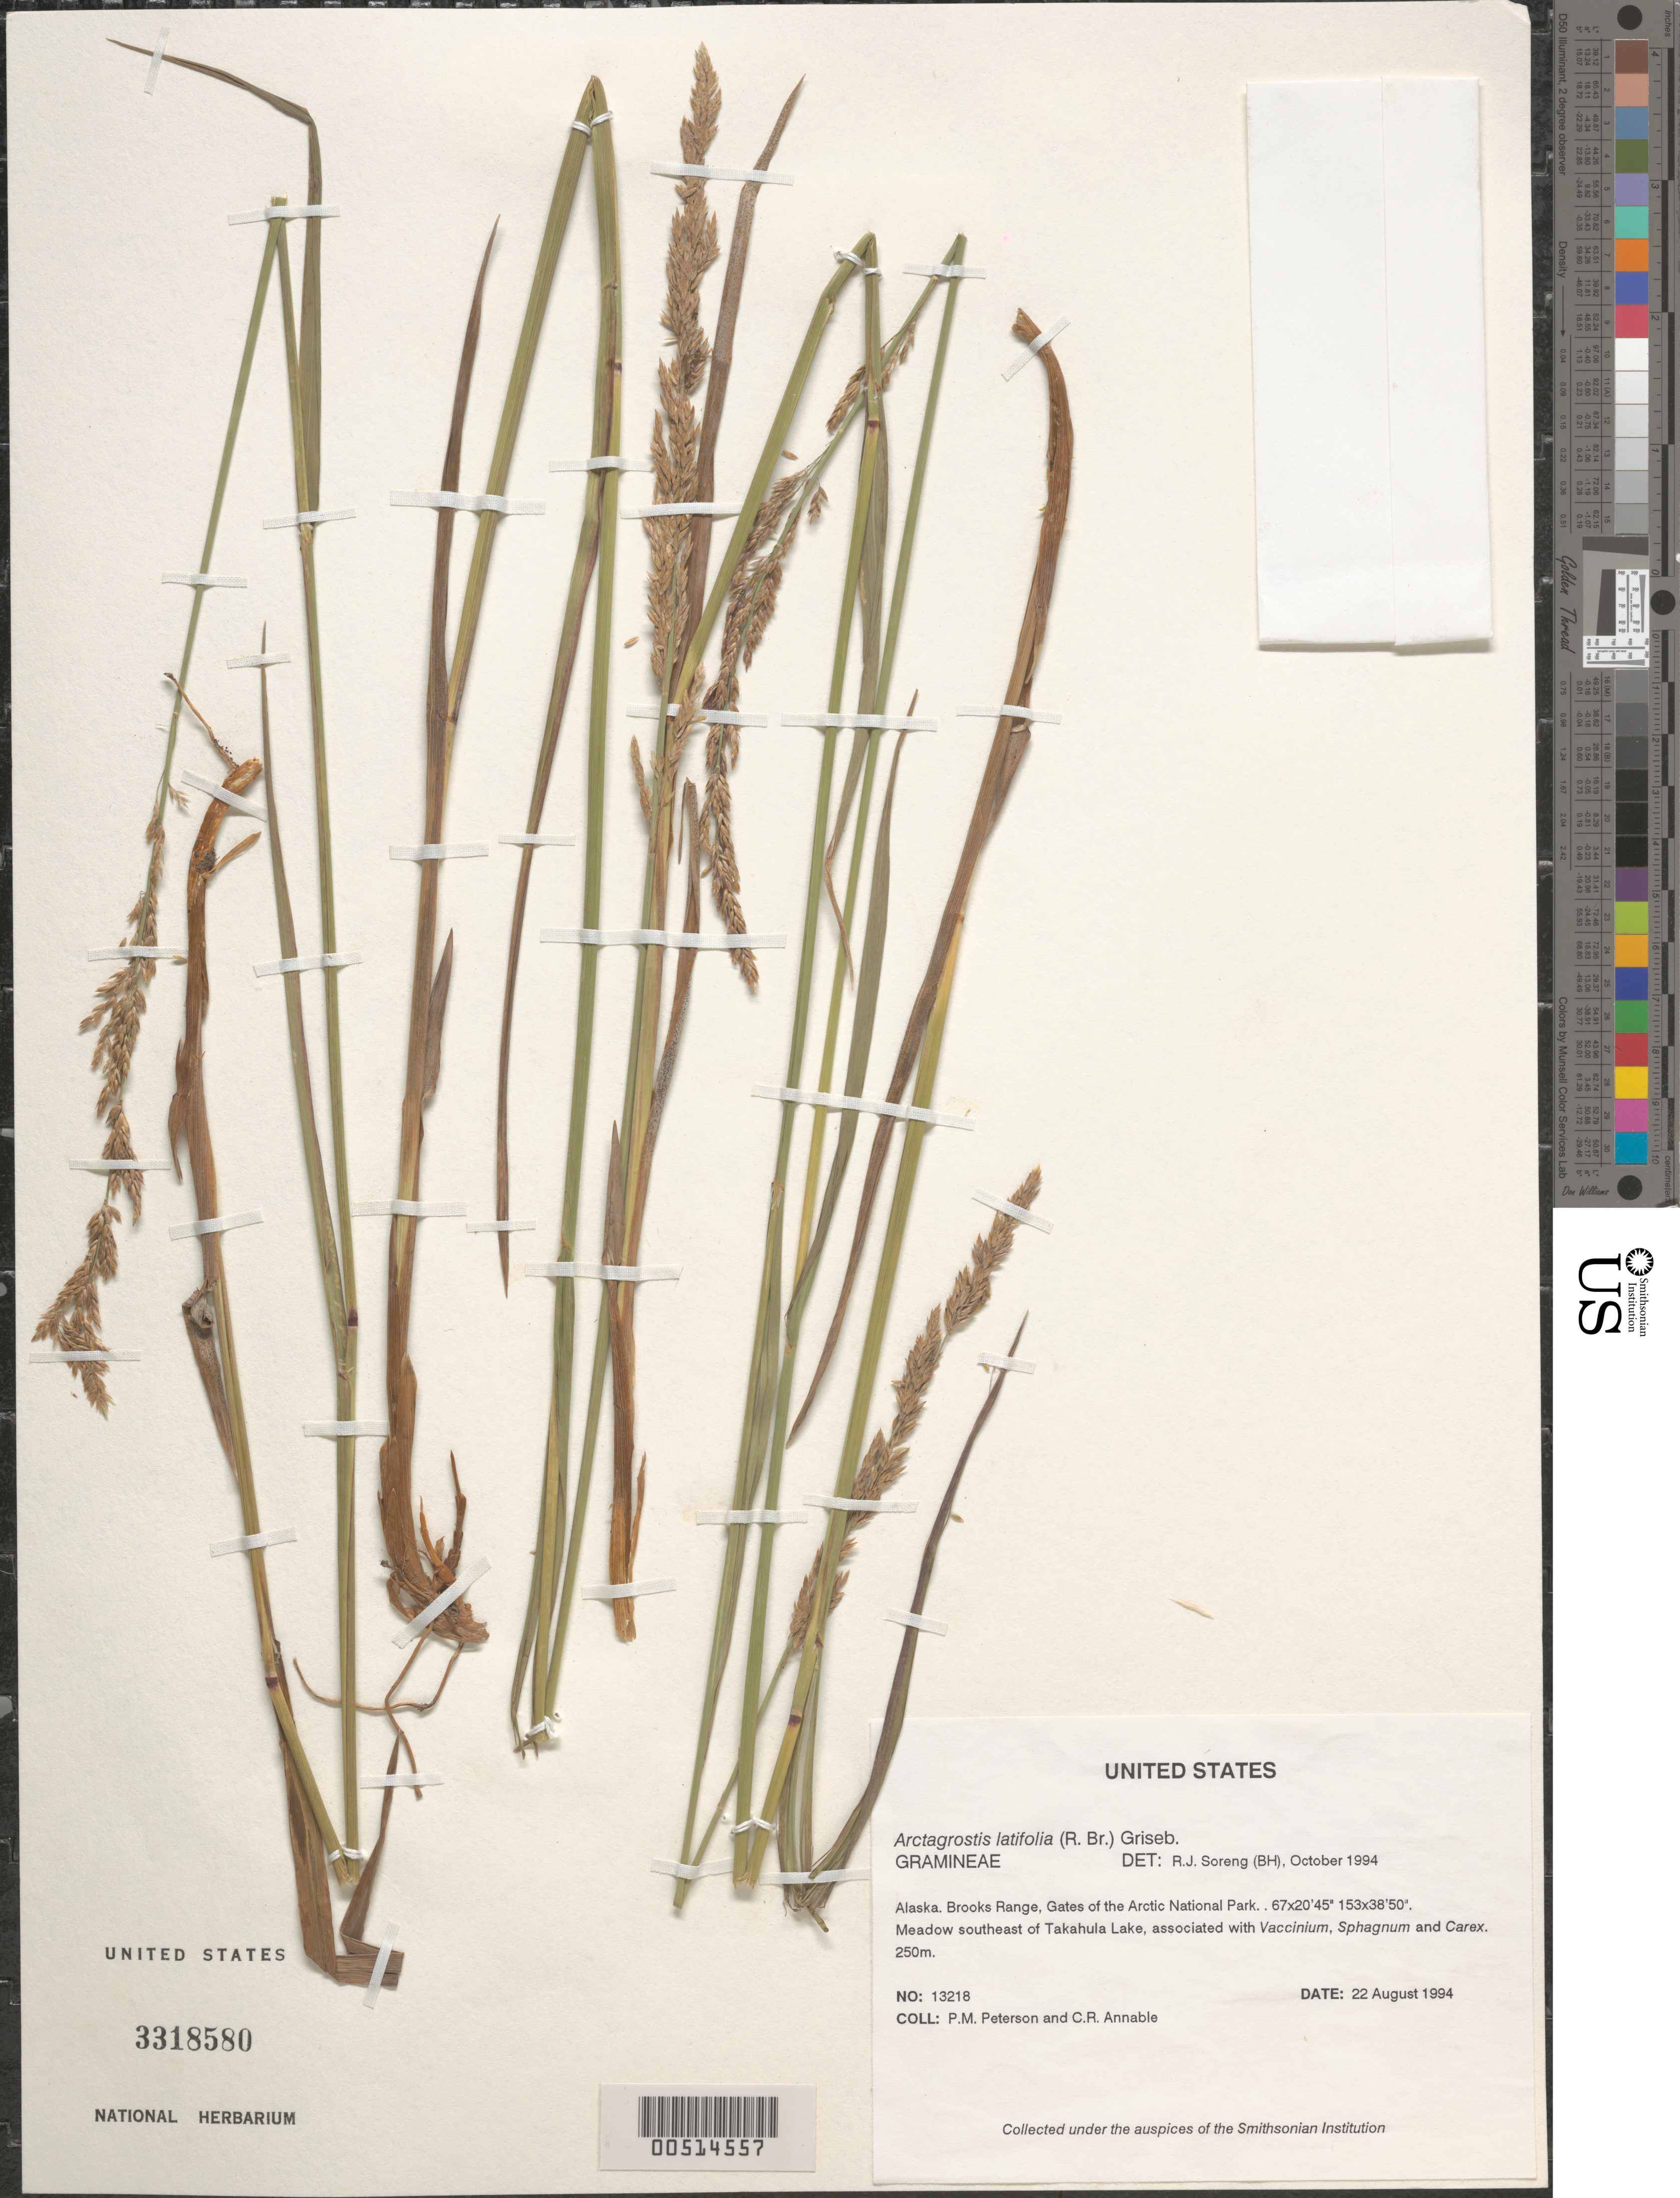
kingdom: Plantae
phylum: Tracheophyta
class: Liliopsida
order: Poales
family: Poaceae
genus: Arctagrostis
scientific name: Arctagrostis latifolia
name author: (R. Br.) Griseb.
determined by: Soreng, Robert J., Research Associate (BOT), Smithsonian Institution - National Museum of Natural History (UNITED STATES)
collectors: P. M. Peterson & C. R. Annable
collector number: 13218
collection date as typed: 22 Aug 1994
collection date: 1994-08-22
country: United States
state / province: Alaska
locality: Brooks Range, Gates of the Arctic National Park.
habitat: Meadow southeast of Takahula Lake, associated with {Vaccinium}, {Sphagnum} and {Carex}.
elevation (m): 250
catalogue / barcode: US 3318580